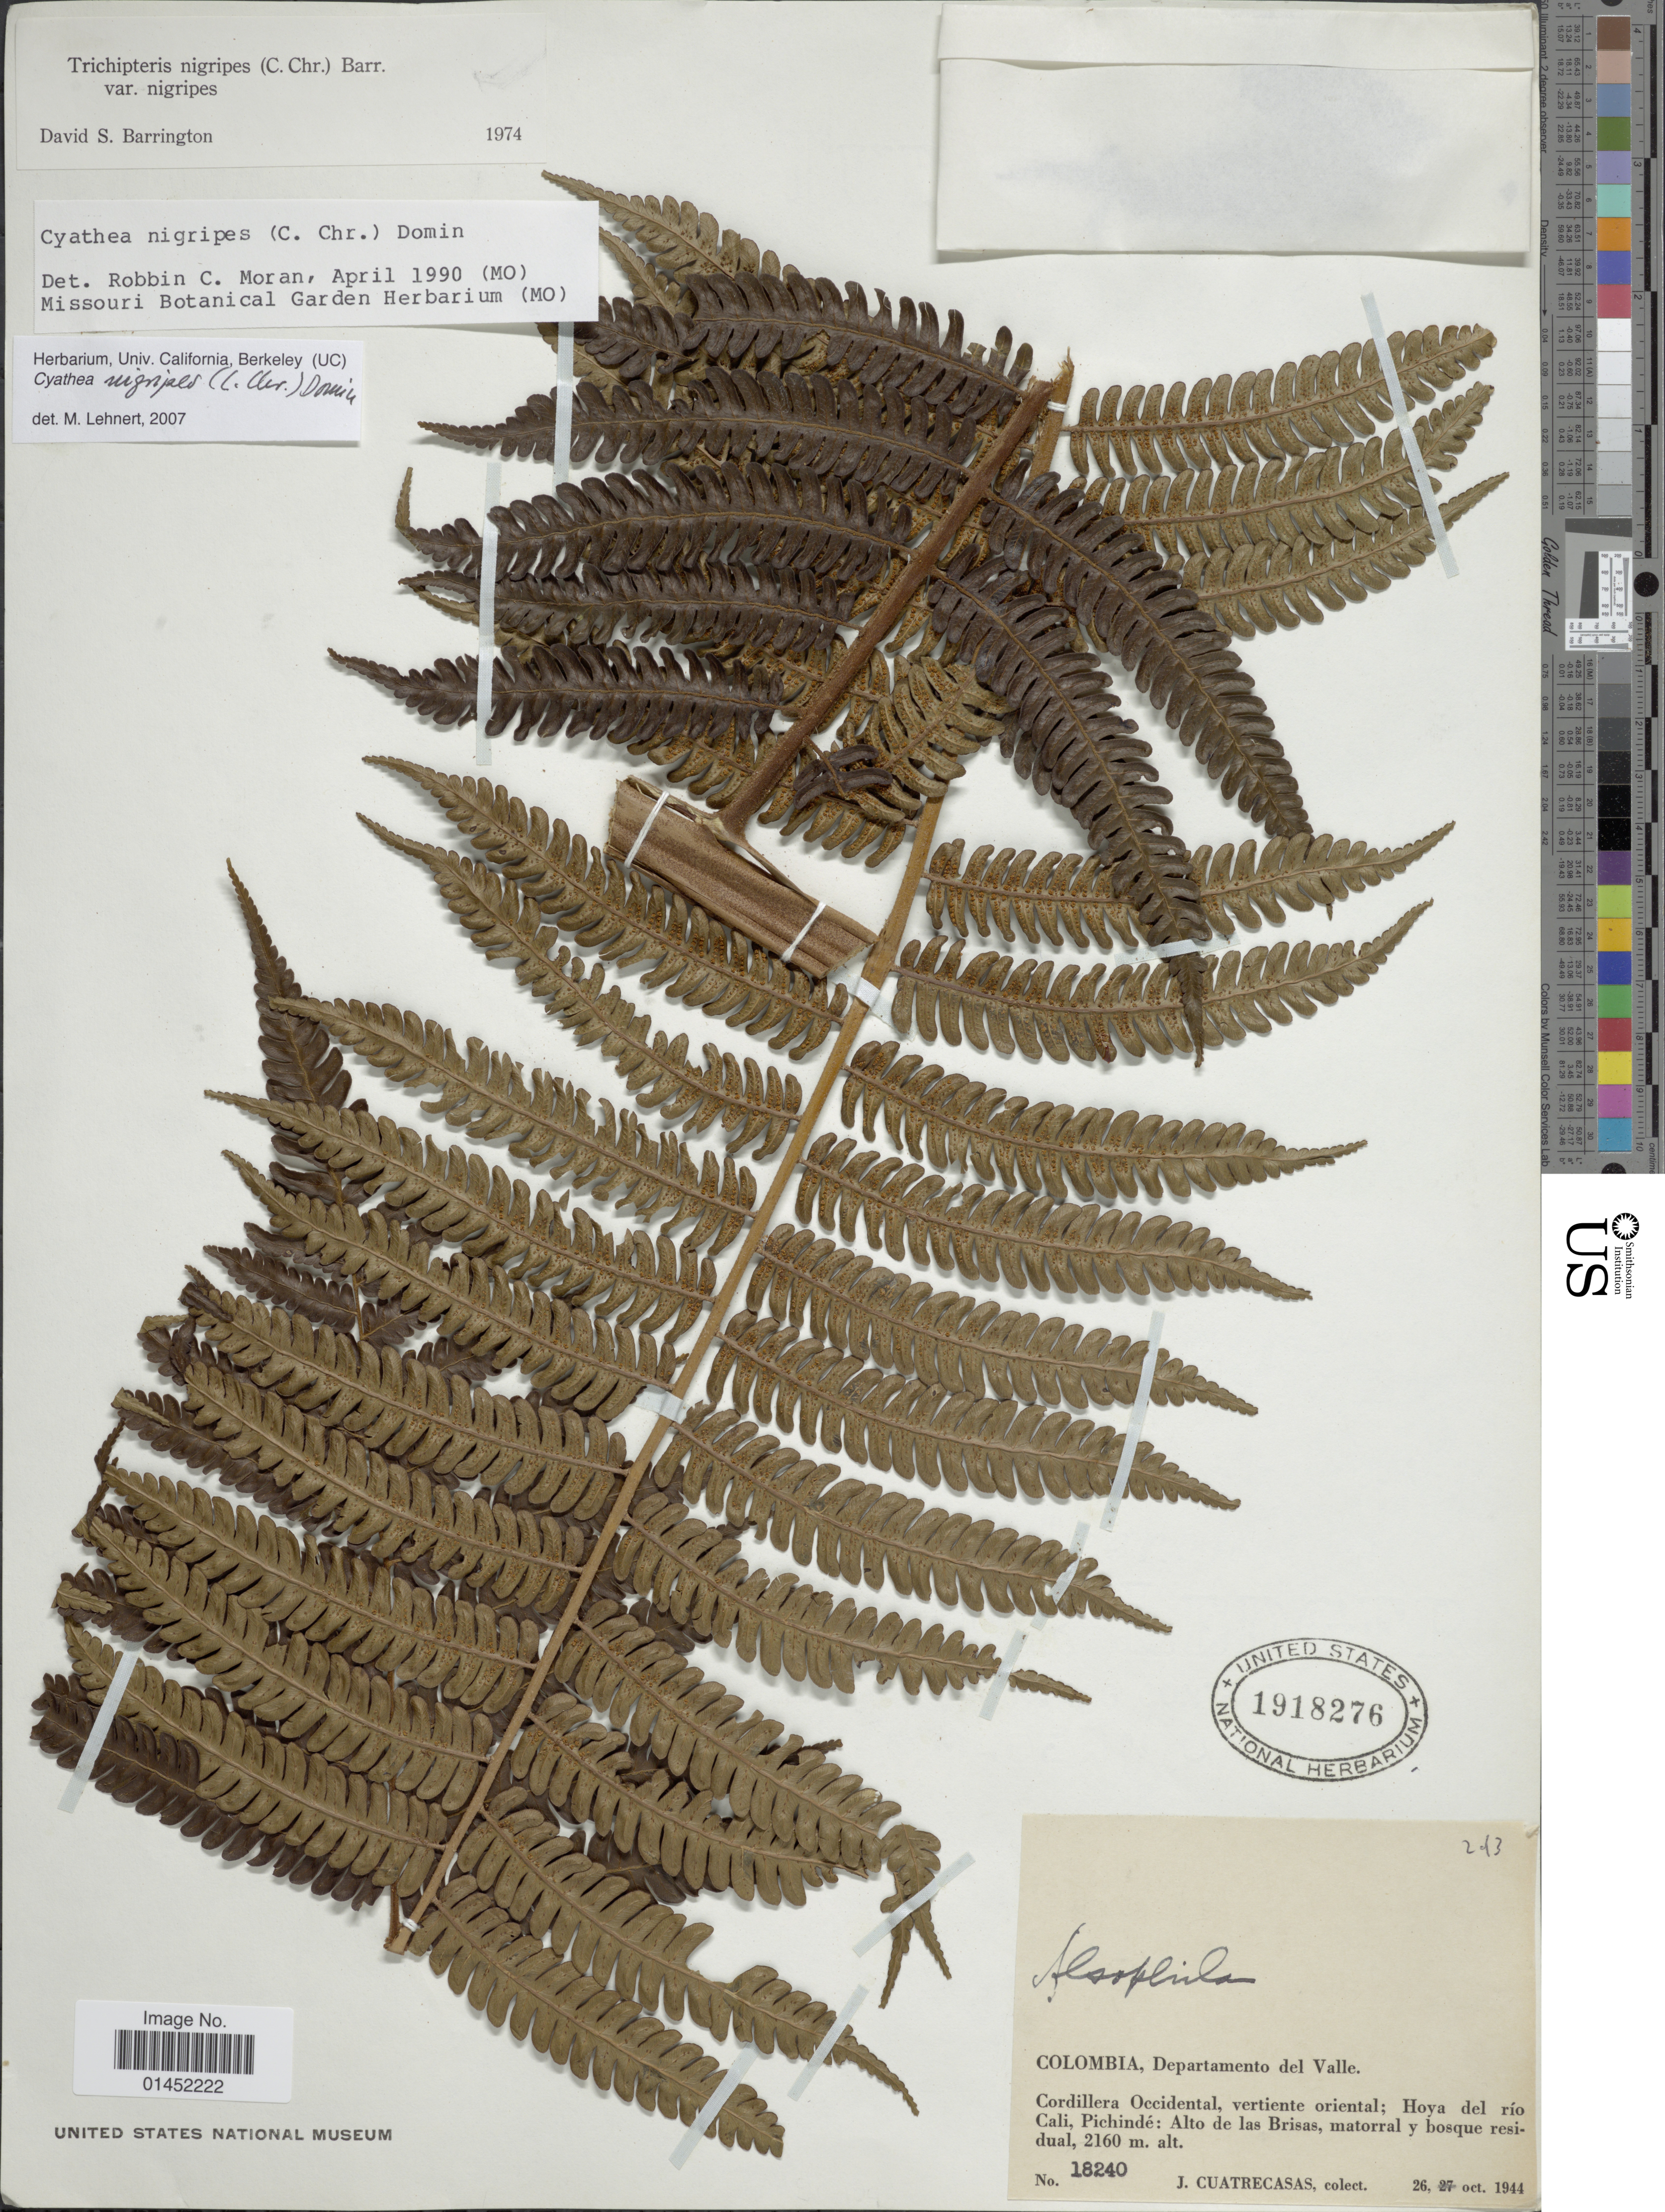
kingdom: Plantae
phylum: Tracheophyta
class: Polypodiopsida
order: Cyatheales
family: Cyatheaceae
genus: Cyathea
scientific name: Cyathea nigripes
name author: (C. Chr.) Domin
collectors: J. Cuatrecasas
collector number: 18240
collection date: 1944-10-26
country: Colombia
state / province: Valle del Cauca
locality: Departamento del Valle, Cordillera Occidental, vertiente oriental; Hoya del río Cali, Pichindé: Alto de las Brisas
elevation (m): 2160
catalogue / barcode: US 1918276